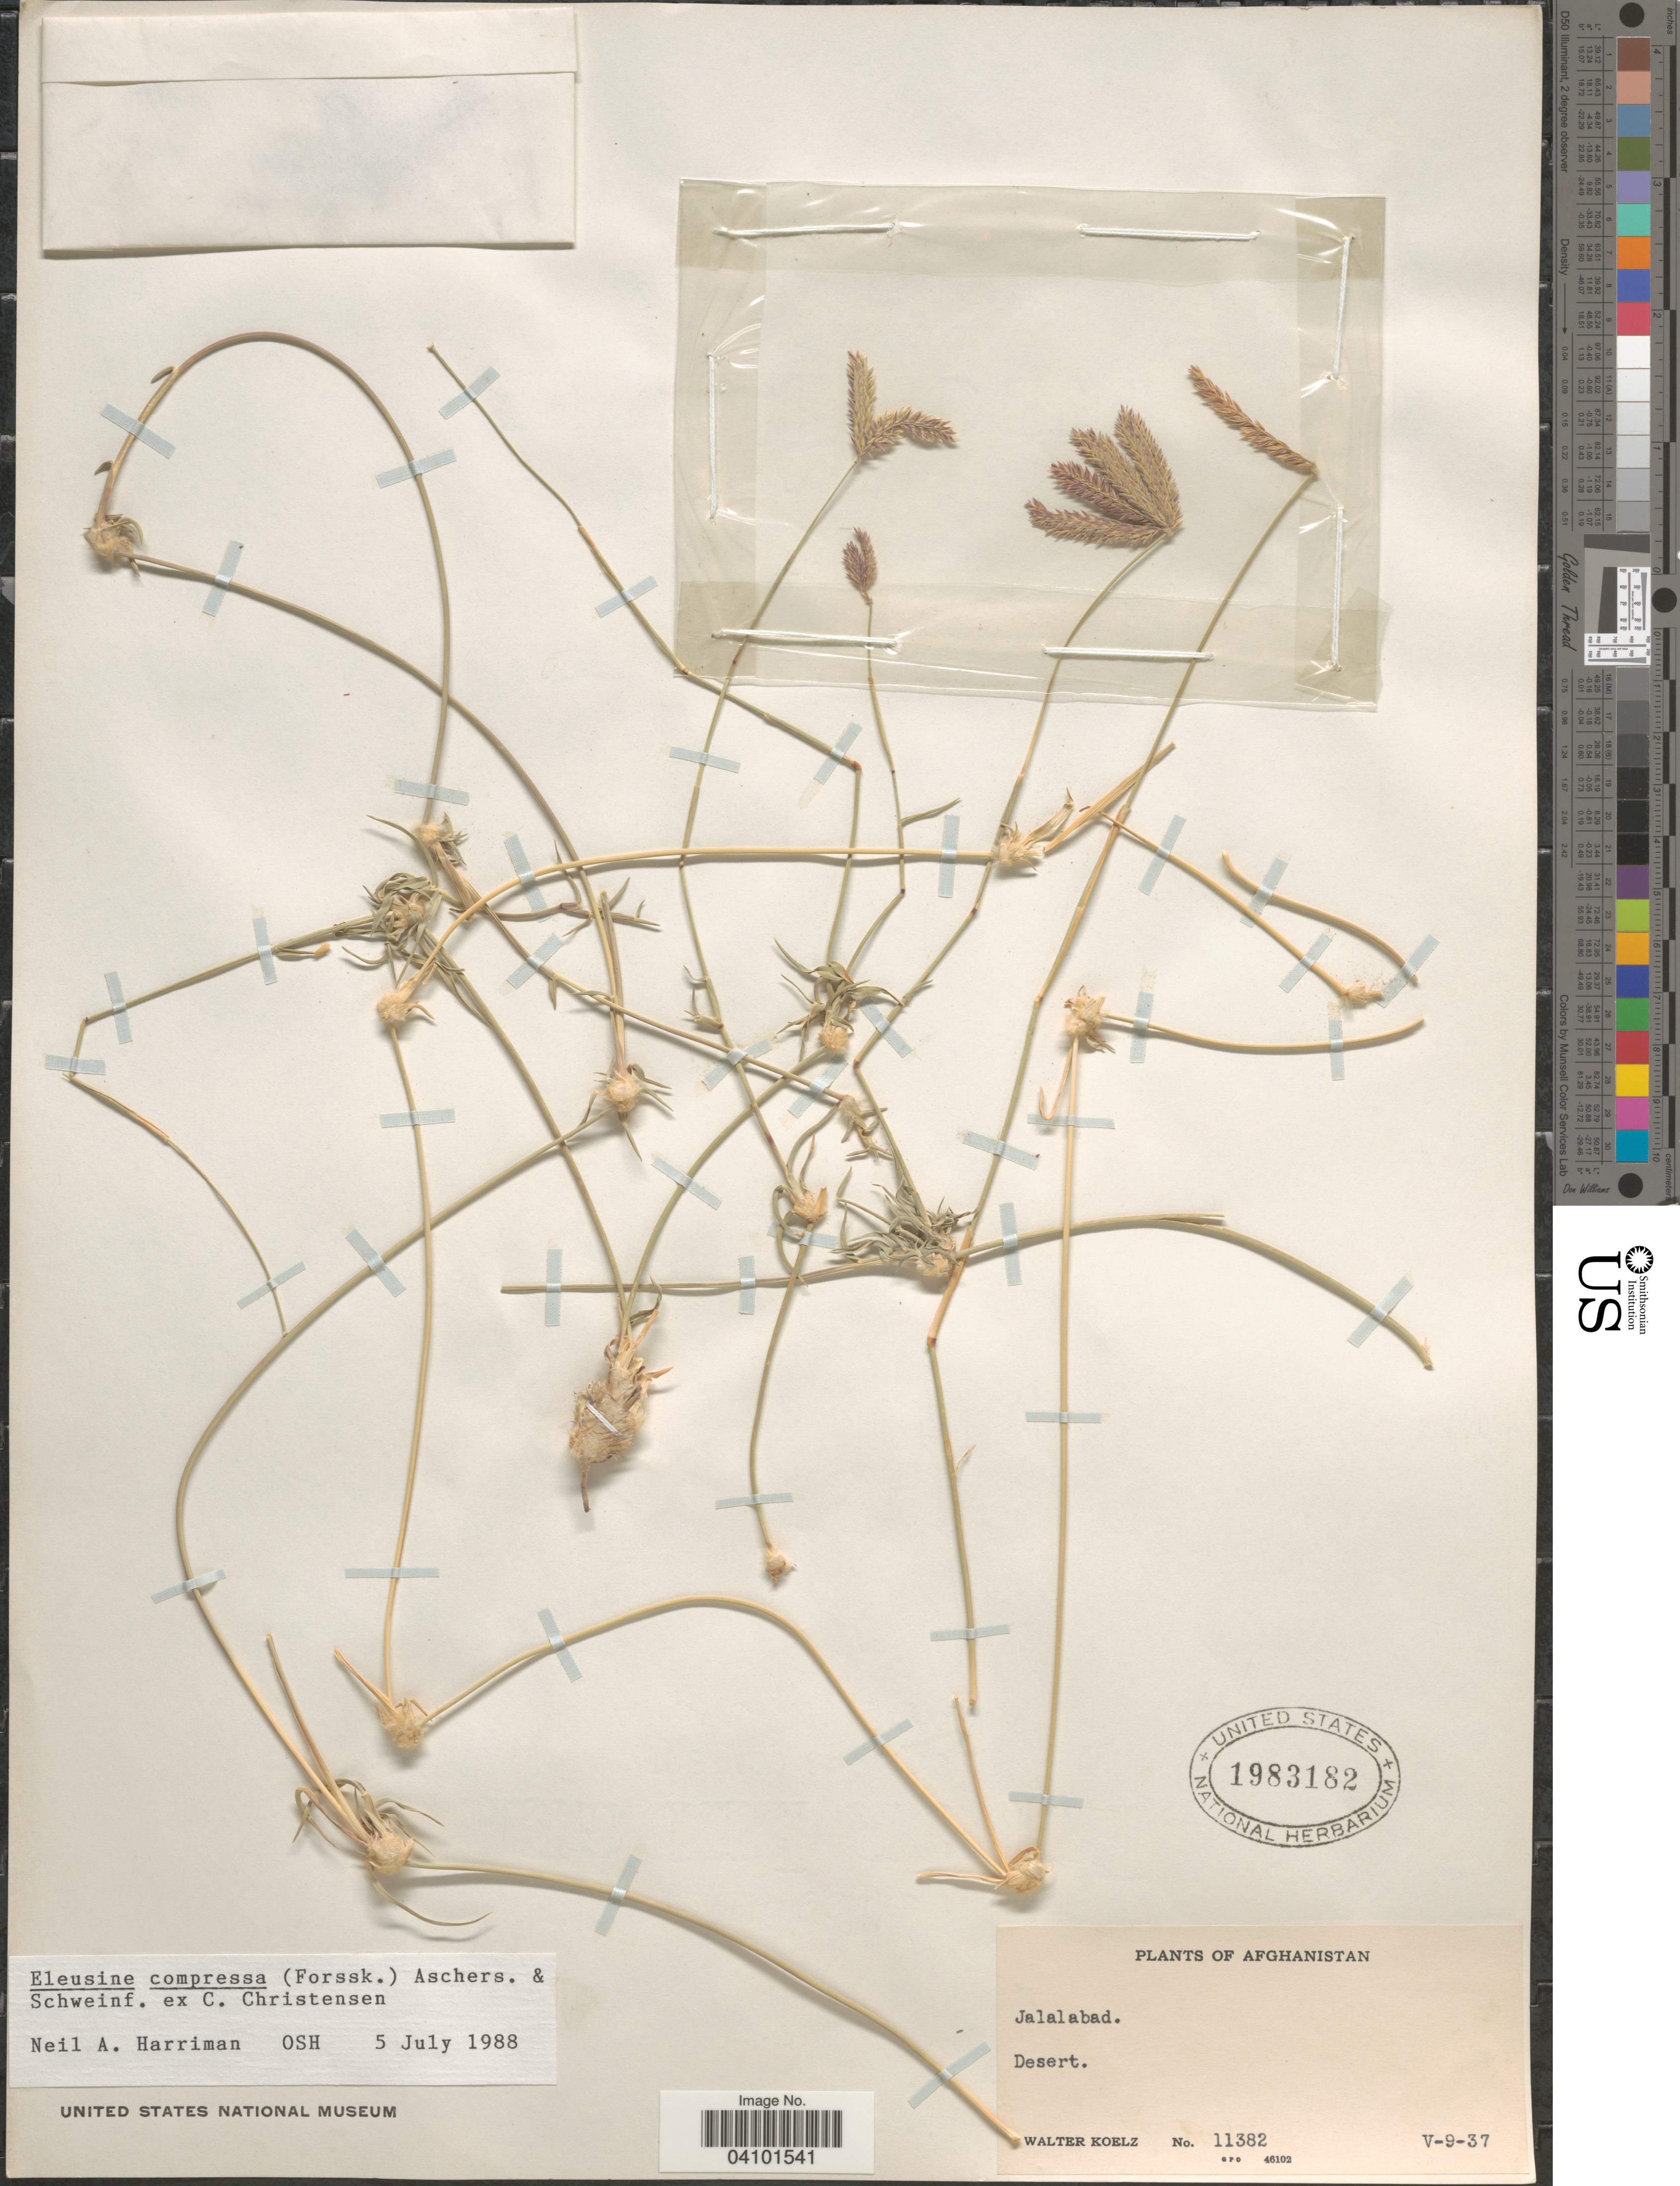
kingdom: Plantae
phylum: Tracheophyta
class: Liliopsida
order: Poales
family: Poaceae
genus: Chloris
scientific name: Chloris flagellifera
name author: (Nees) P.M. Peterson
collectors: W. N. Koelz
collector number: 11382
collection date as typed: Transcribed d/m/y: 9/5/37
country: Kyrgyzstan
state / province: Jalal-Abad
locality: Jalalabad.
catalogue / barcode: US 1983182